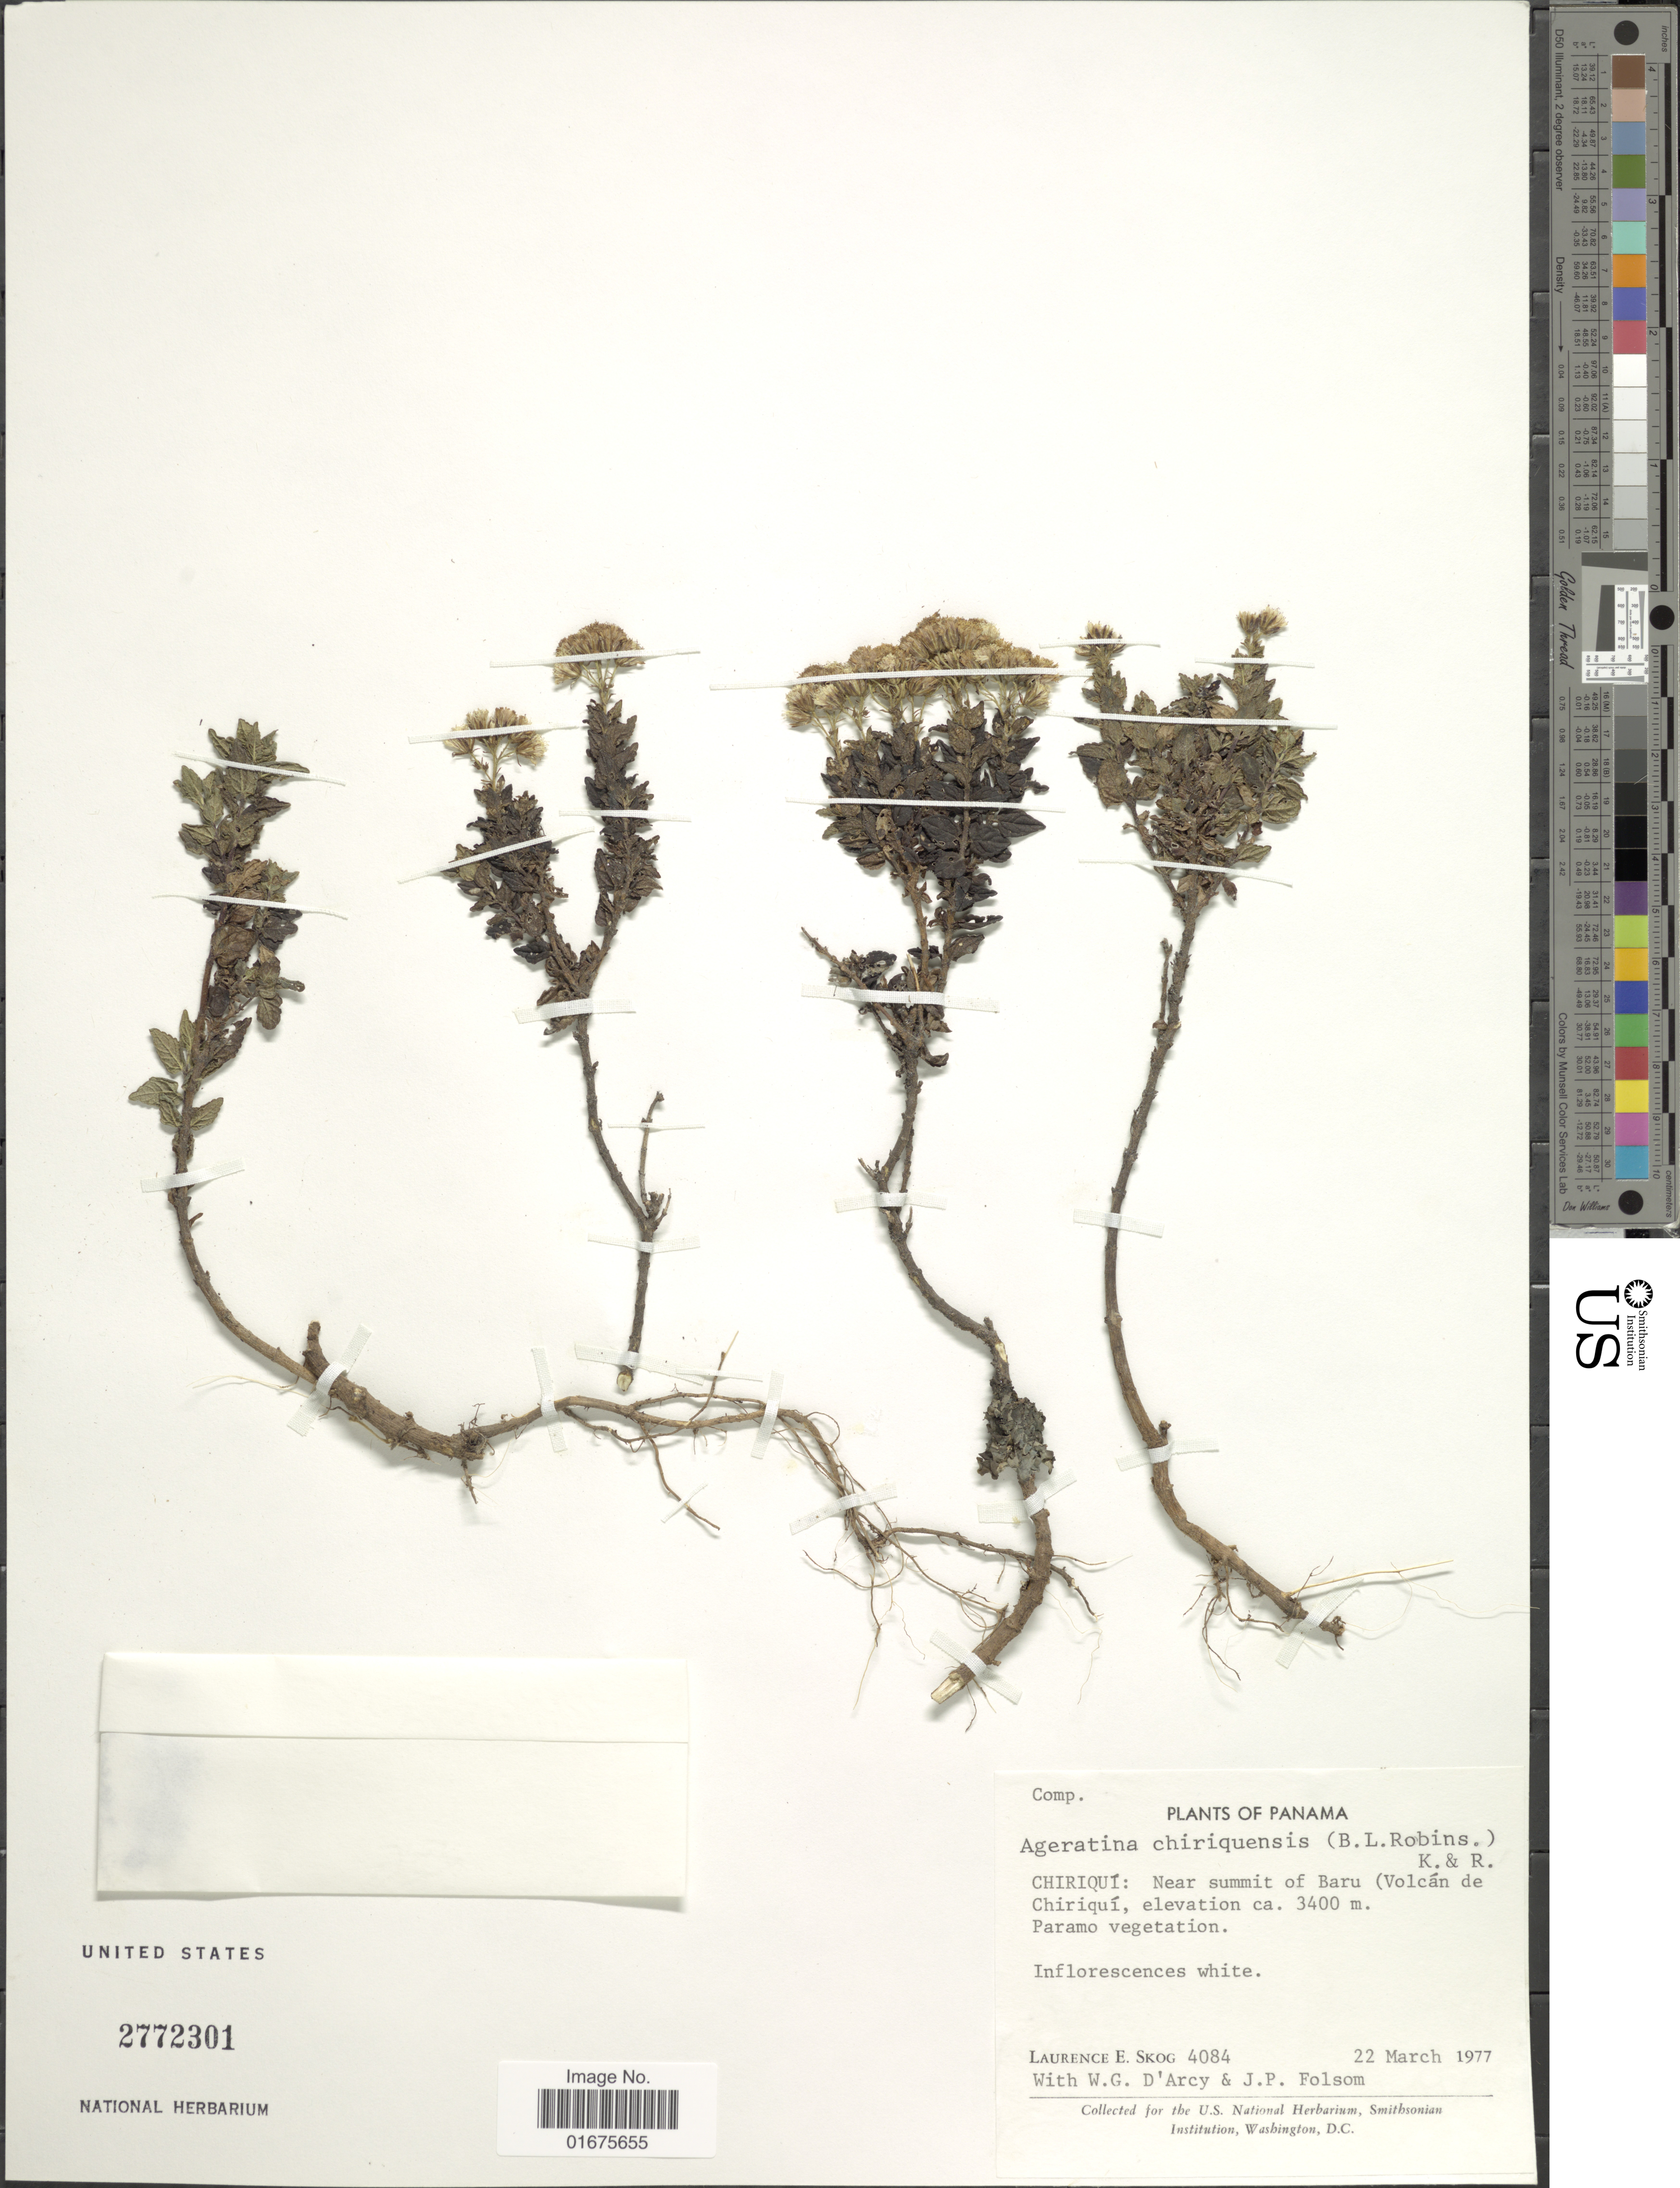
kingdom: Plantae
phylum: Tracheophyta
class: Magnoliopsida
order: Asterales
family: Asteraceae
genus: Ageratina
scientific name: Ageratina chiriquensis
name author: (B.L. Rob.) R.M. King & H. Rob.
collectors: L. E. Skog, W. G. D'Arcy & J. P. Folsom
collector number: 4084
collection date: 1977-03-22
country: Panama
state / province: Chiriqui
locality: Near summit of Baru, Volcan de Chiriqui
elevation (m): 3400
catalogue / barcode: US 2772301